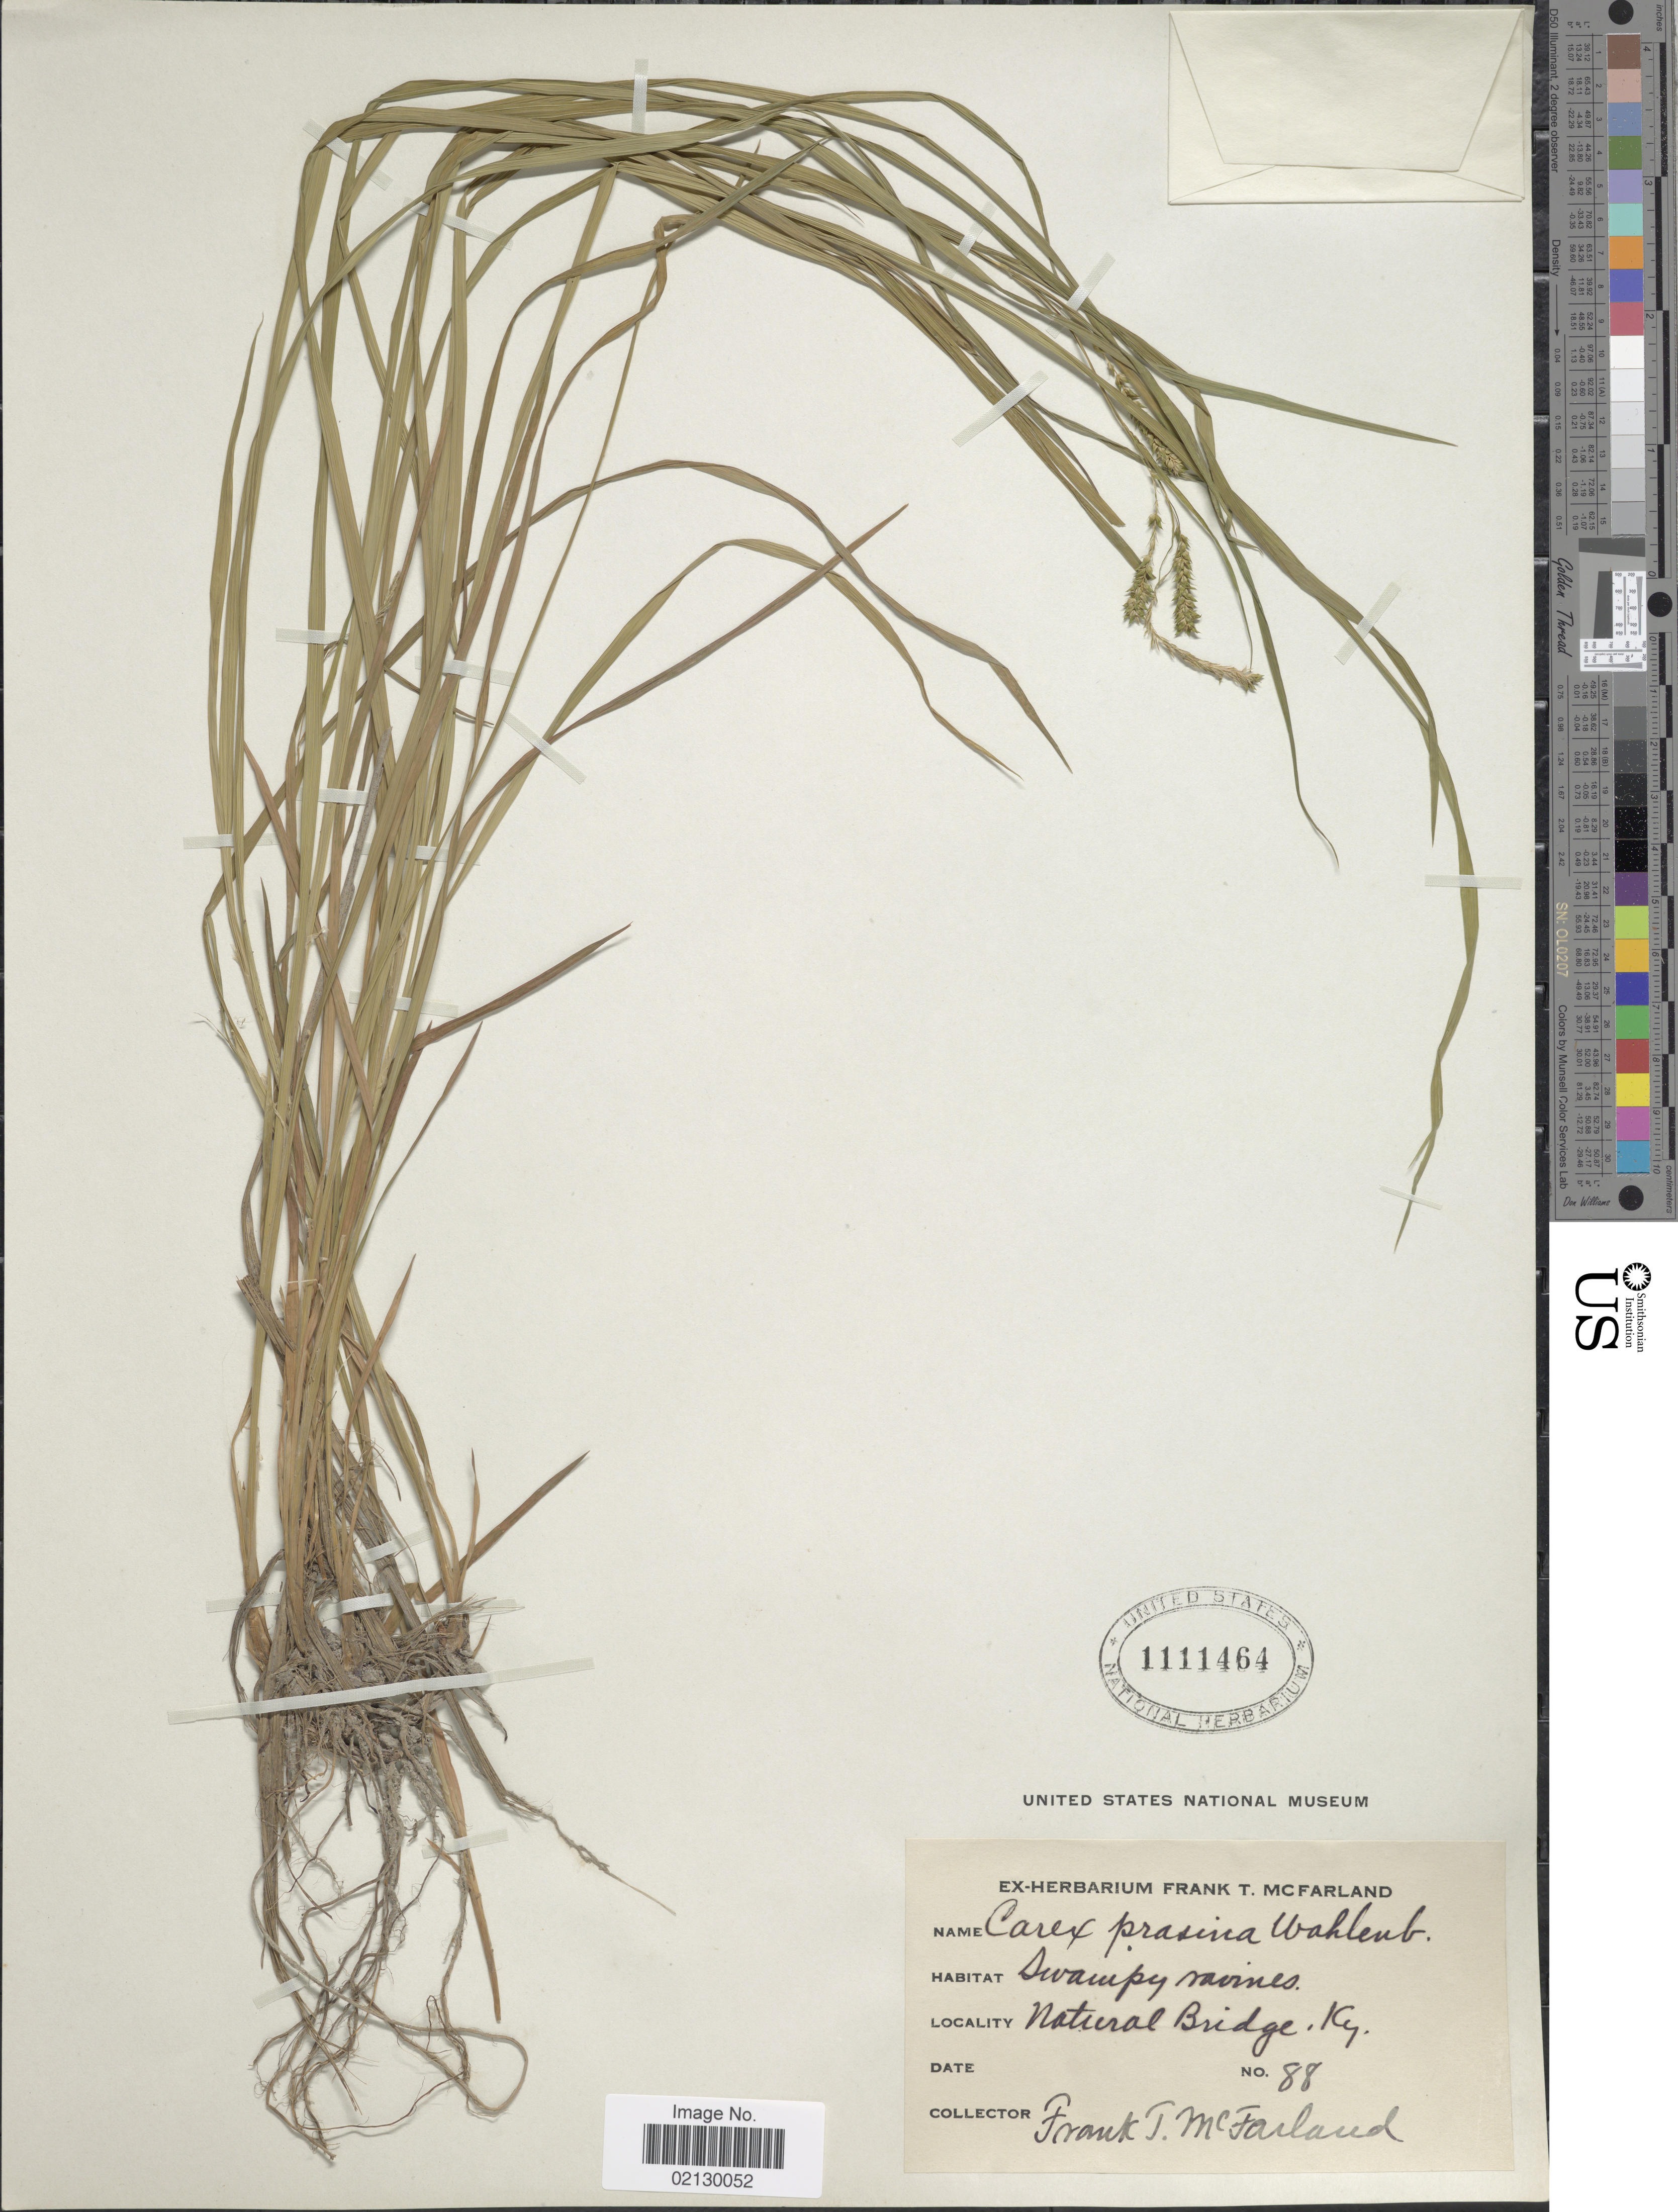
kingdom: Plantae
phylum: Tracheophyta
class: Liliopsida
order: Poales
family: Cyperaceae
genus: Carex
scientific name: Carex prasina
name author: Wahlenb.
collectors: F. McFarland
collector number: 88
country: United States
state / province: Kentucky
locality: Natural Bridge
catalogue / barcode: US 111464